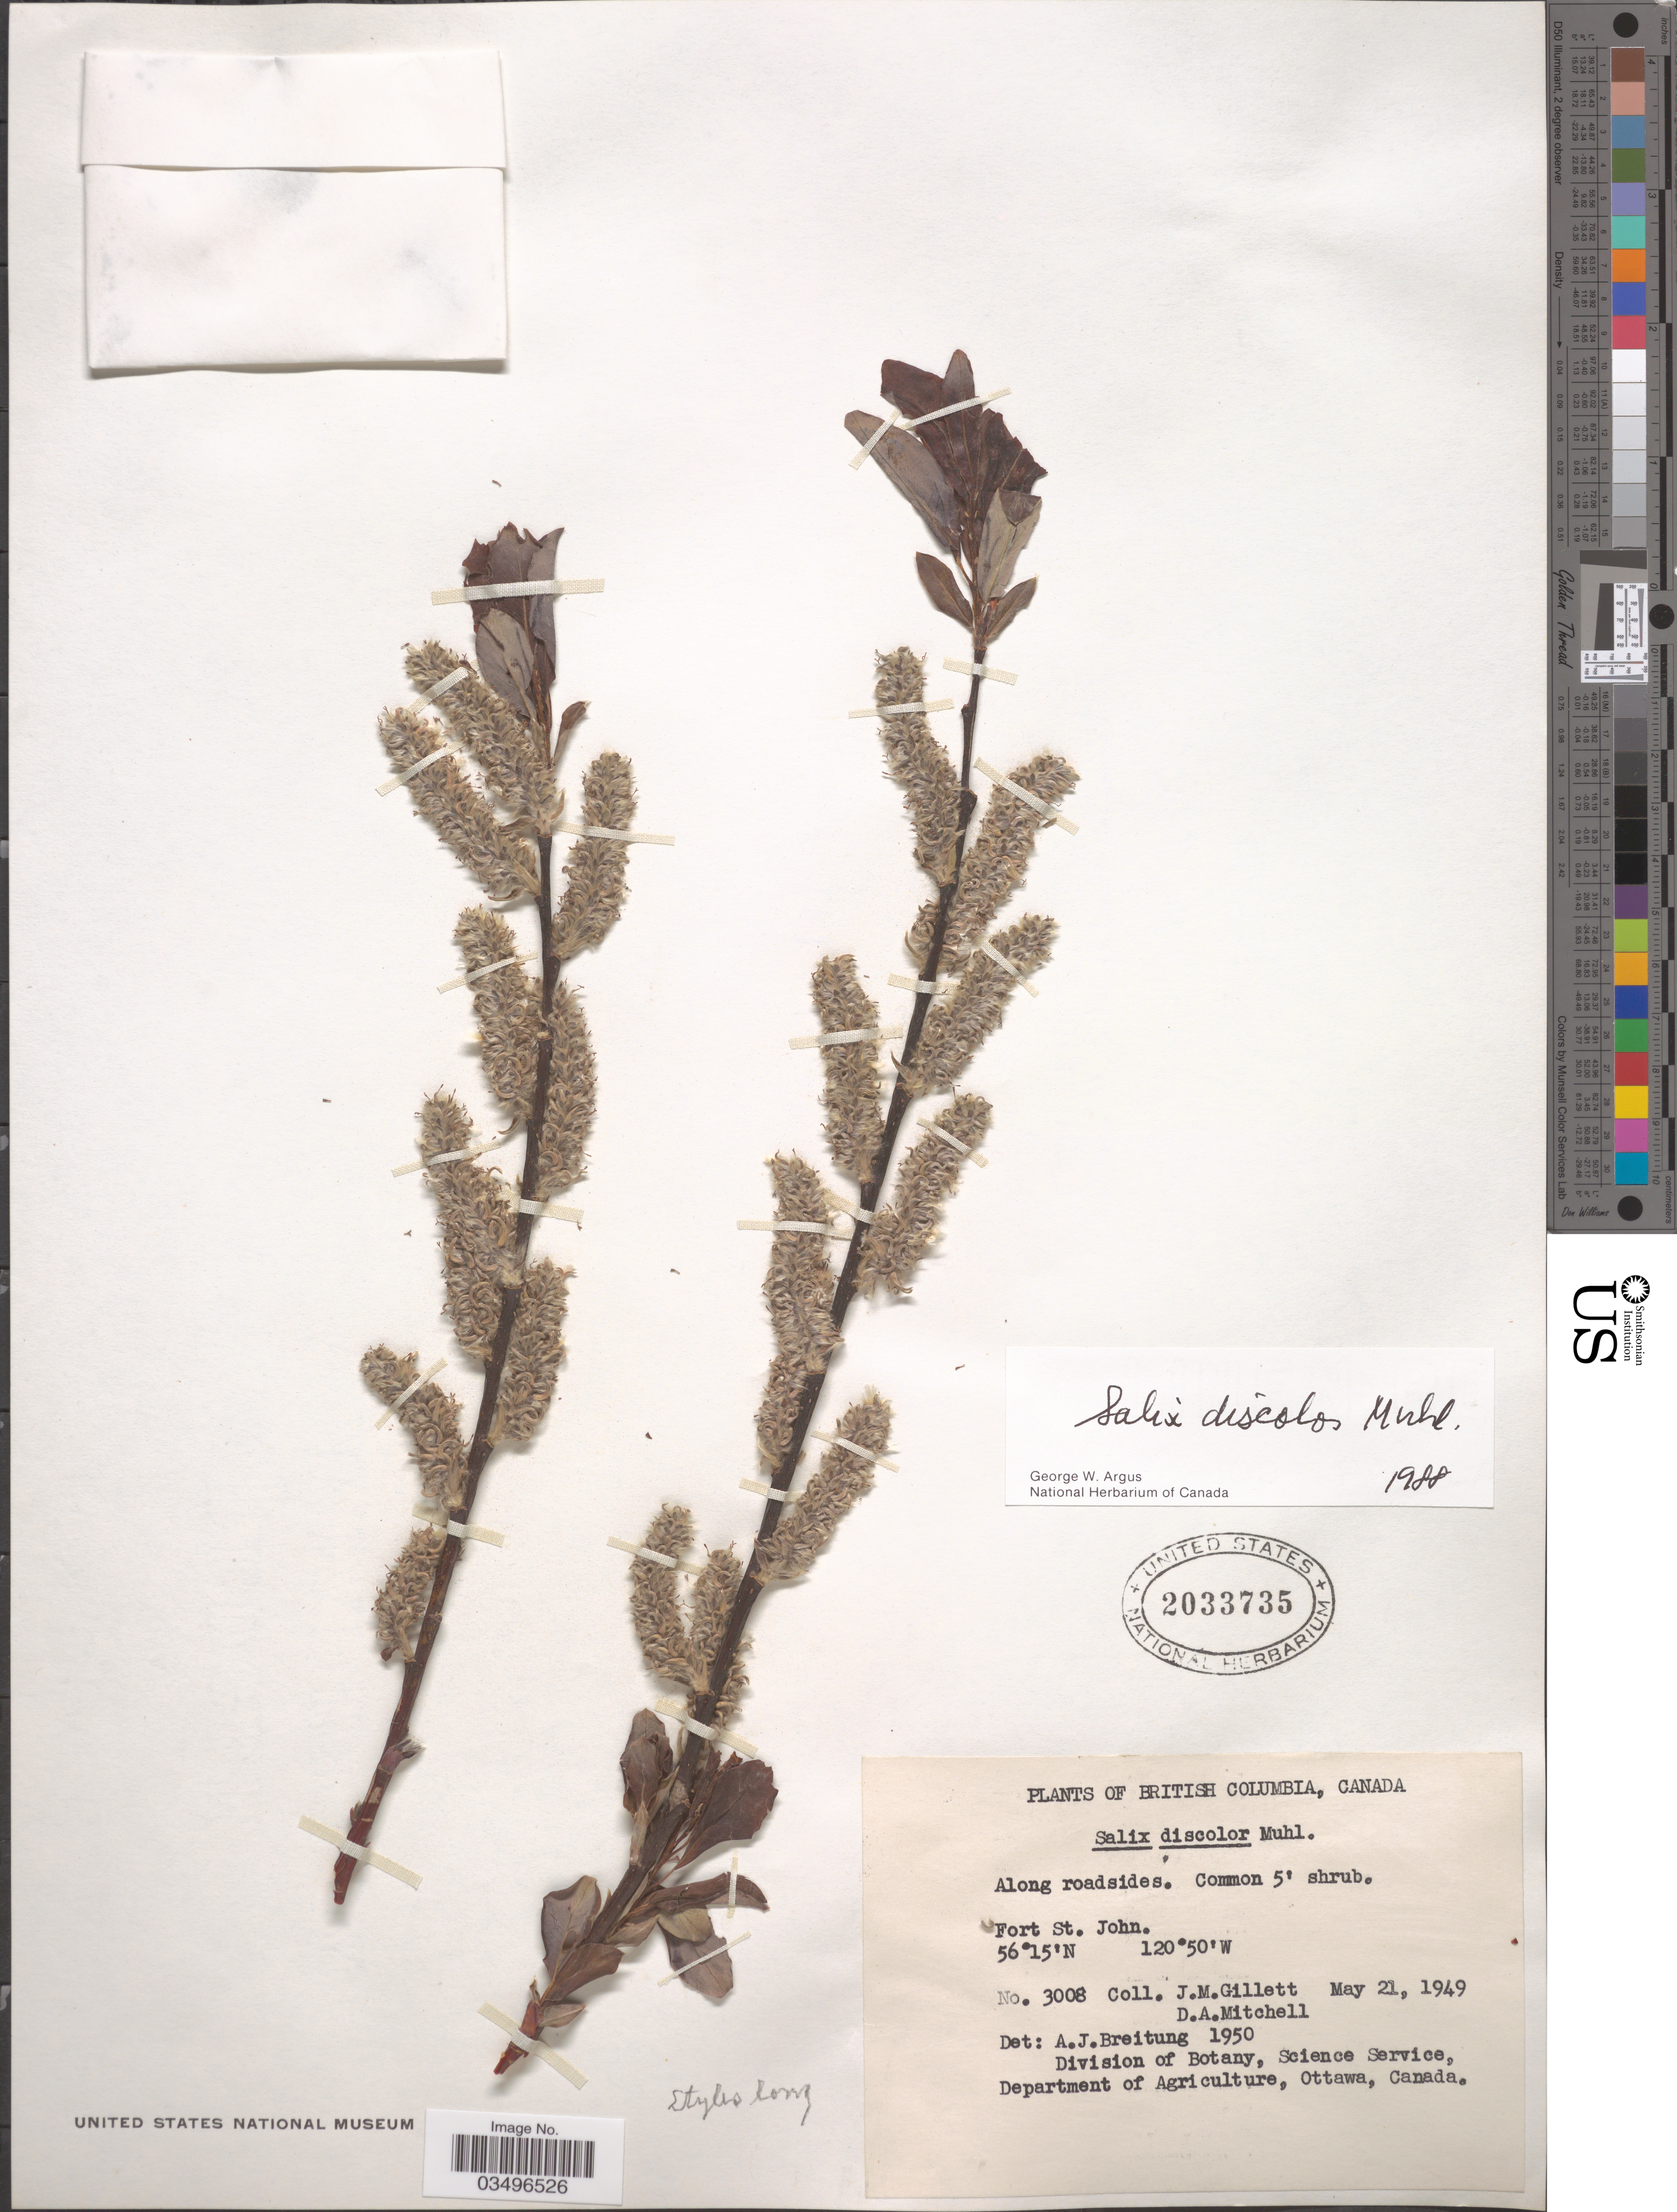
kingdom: Plantae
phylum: Tracheophyta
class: Magnoliopsida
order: Malpighiales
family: Salicaceae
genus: Salix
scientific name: Salix discolor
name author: Muhl.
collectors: J. M. Gillett & D. Mitchell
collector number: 3008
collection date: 1949-05-21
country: Canada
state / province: British Columbia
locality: Along roadside. Fort St. John.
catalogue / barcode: US 2033735